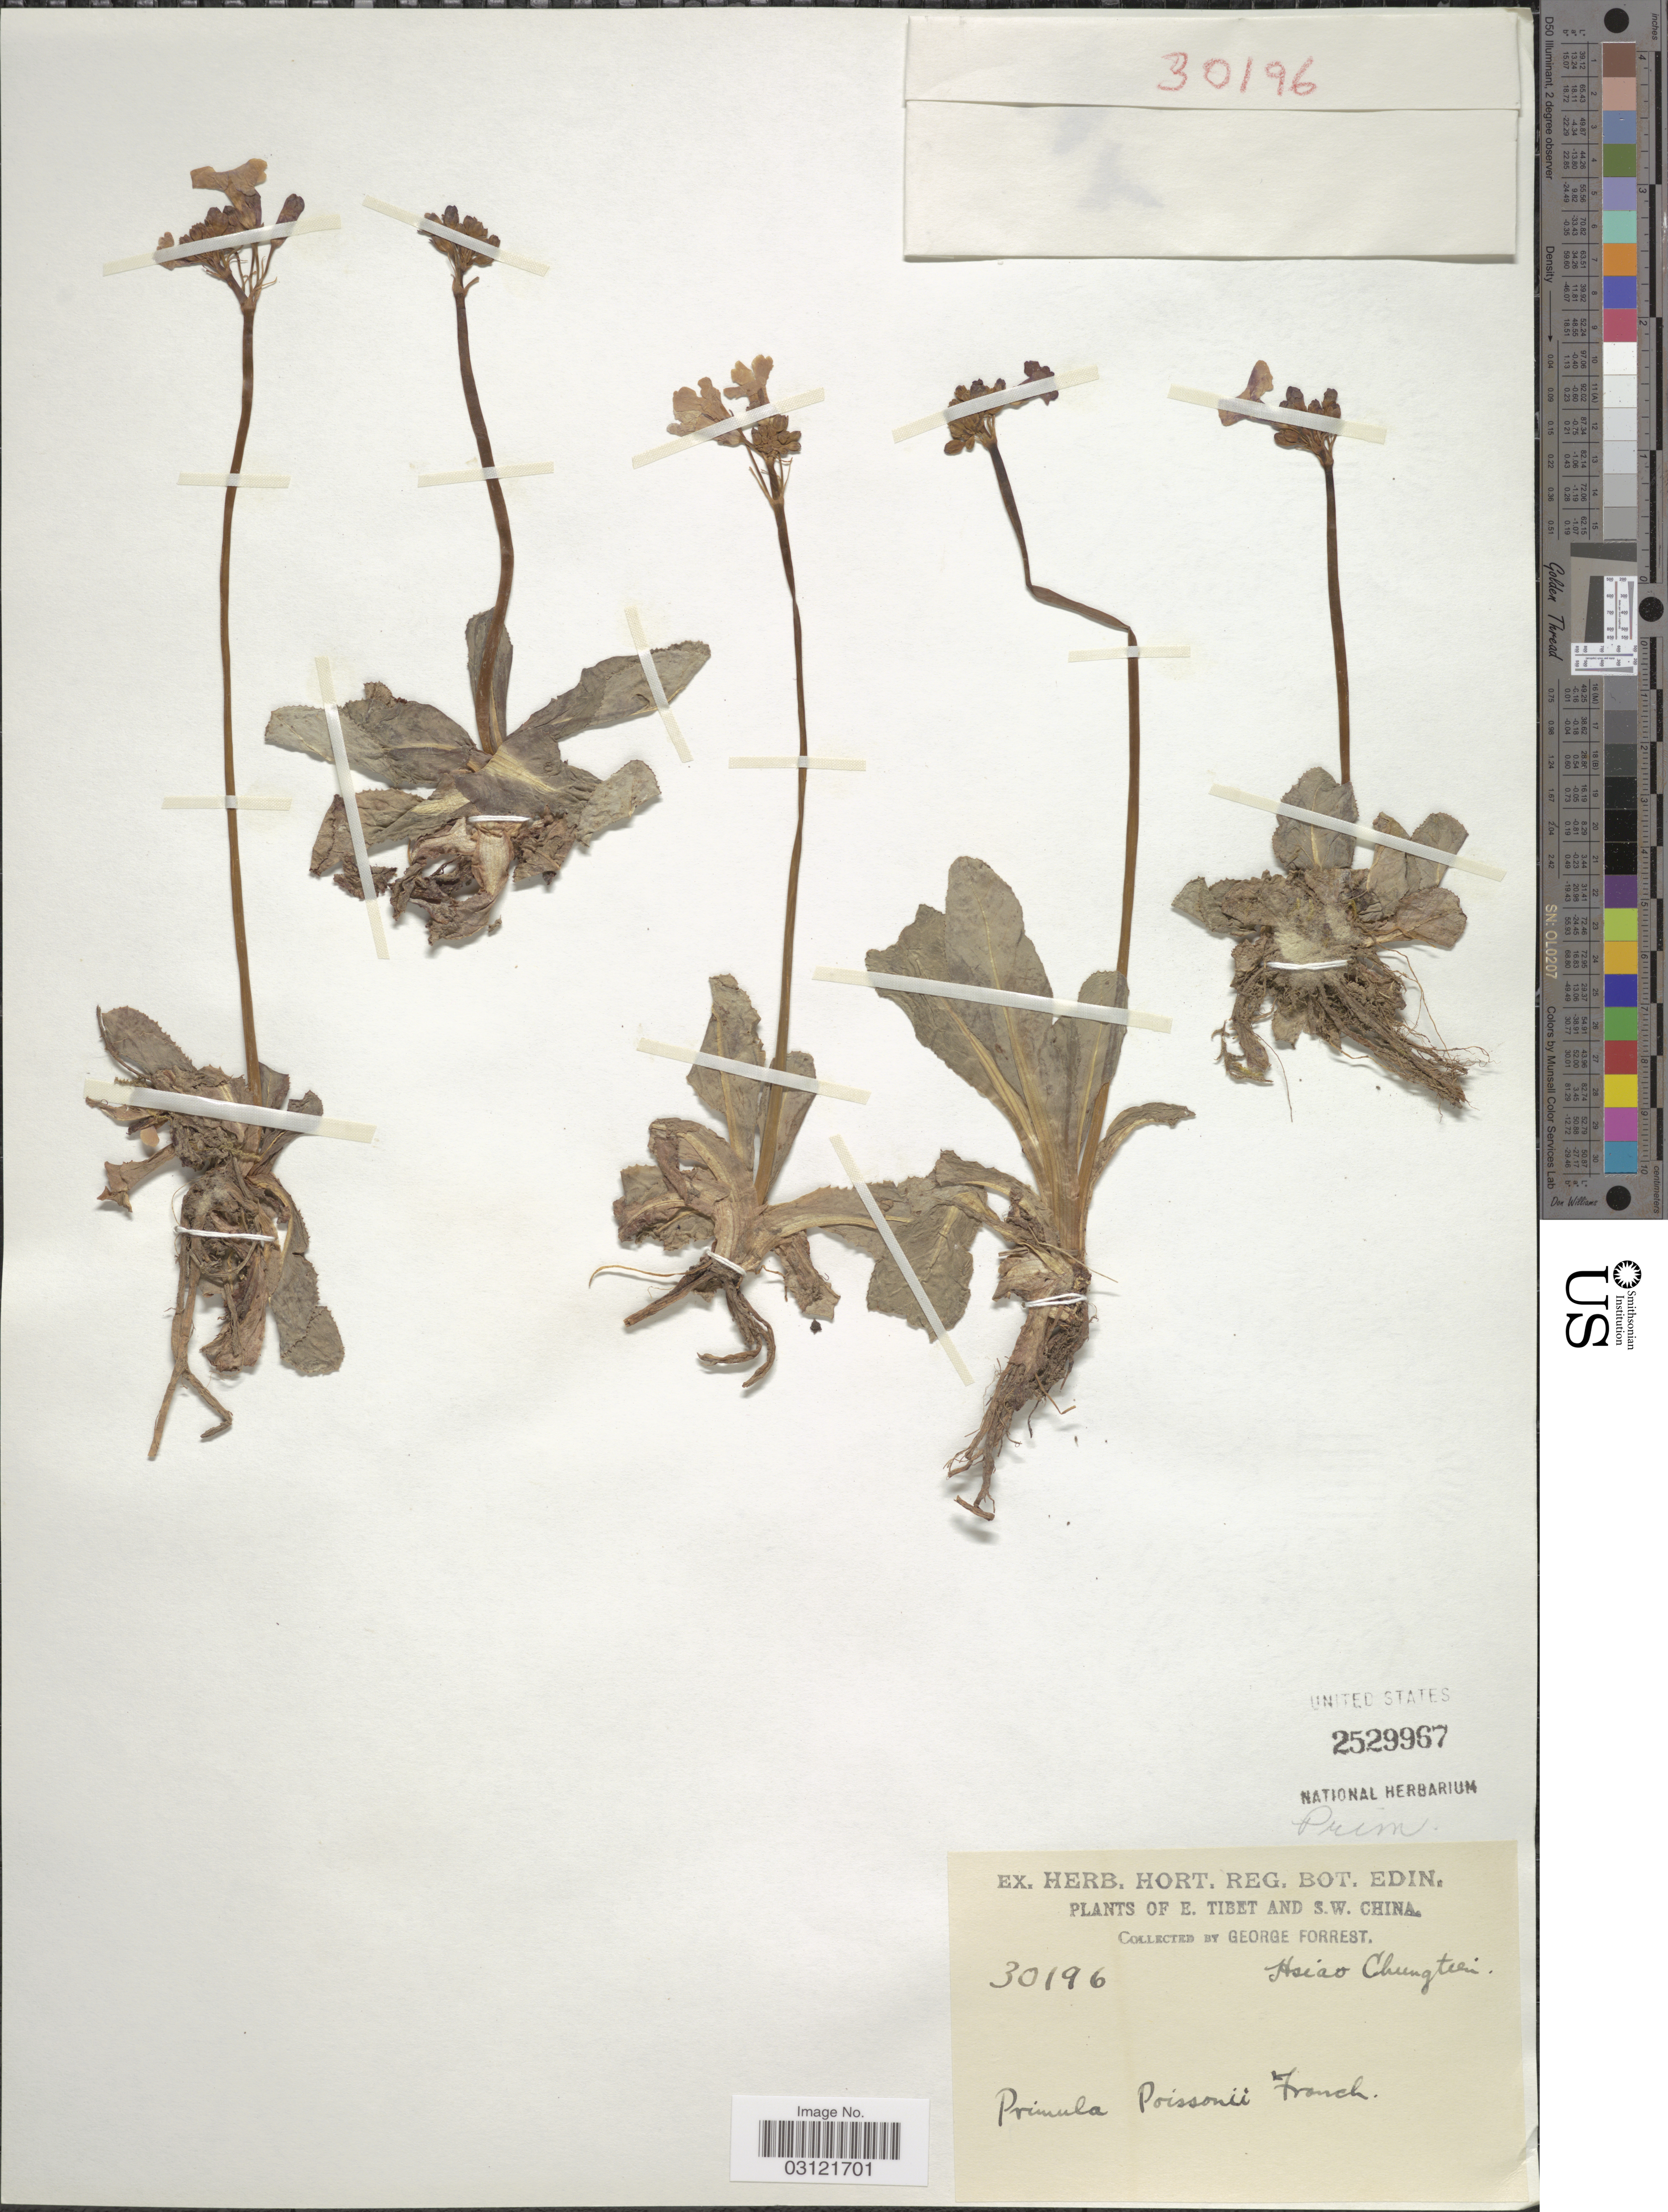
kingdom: Plantae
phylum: Tracheophyta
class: Magnoliopsida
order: Ericales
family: Primulaceae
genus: Primula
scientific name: Primula poissonii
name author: Franch.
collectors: G. Forrest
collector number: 30196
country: China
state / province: Xizang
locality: E. Tibet and S.W. China, Hsiao Chungtien.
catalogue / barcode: US 2529967